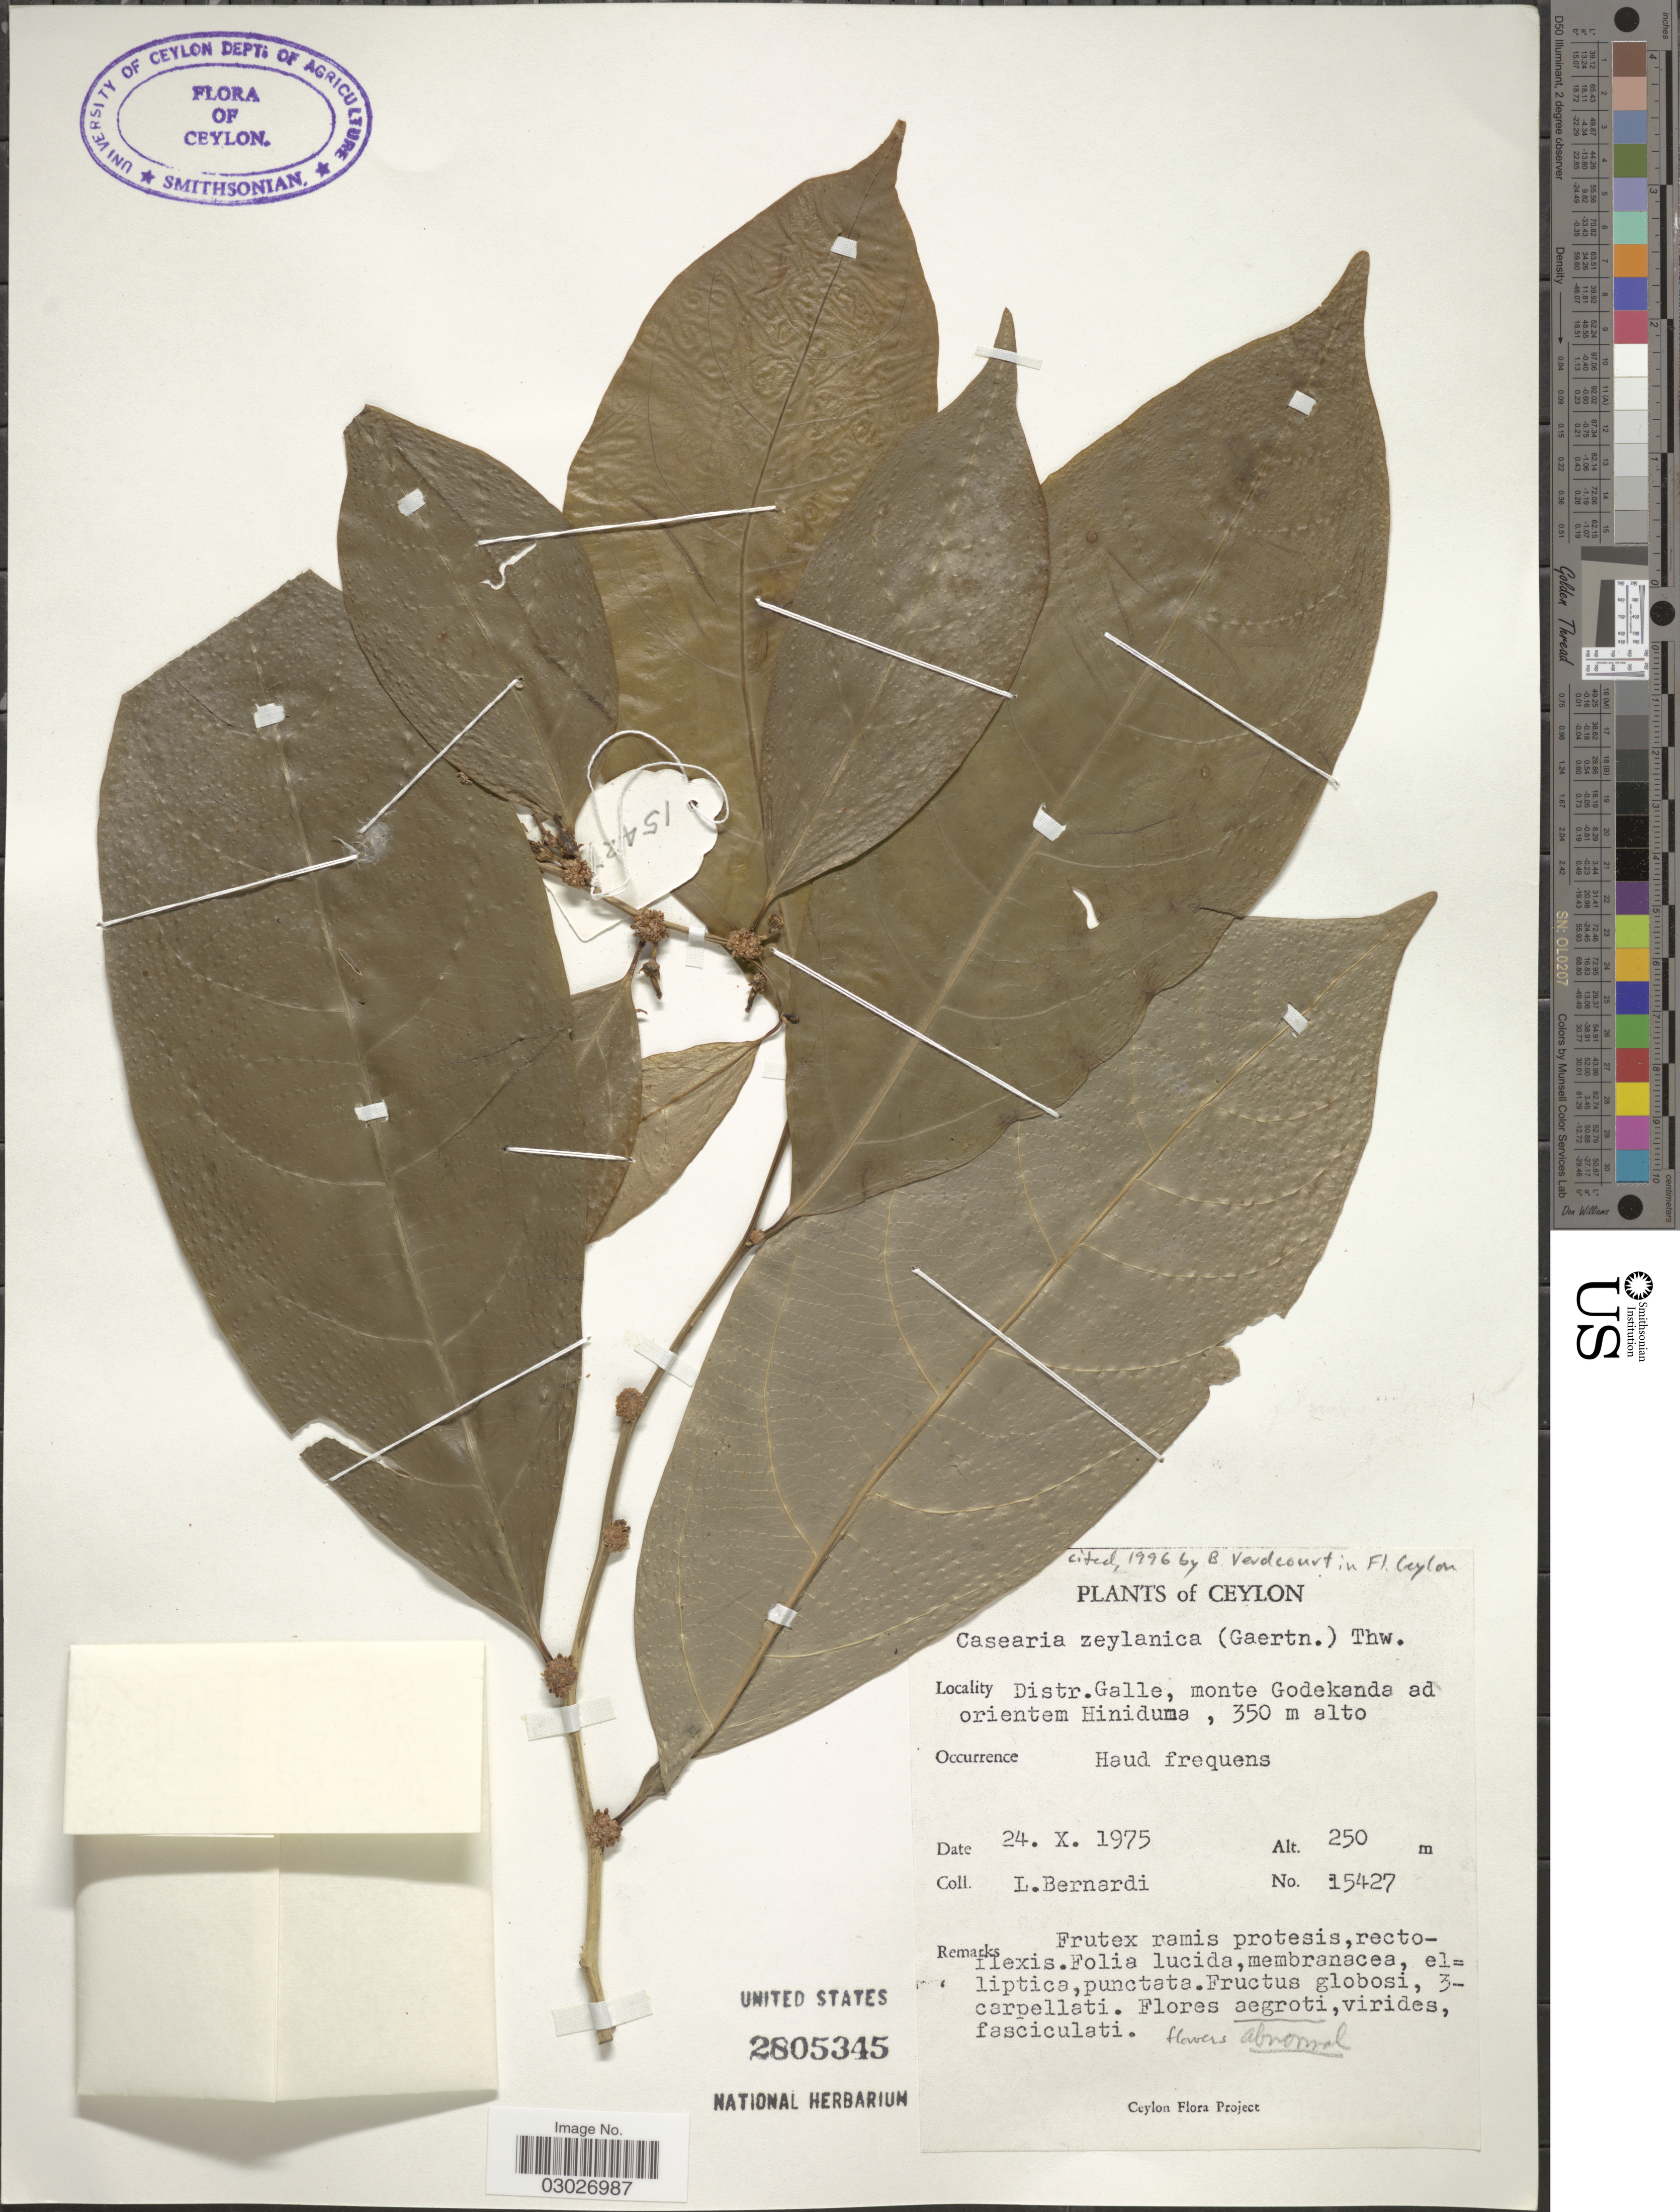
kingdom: Plantae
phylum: Tracheophyta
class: Magnoliopsida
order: Malpighiales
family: Salicaceae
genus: Casearia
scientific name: Casearia zeylanica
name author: Thwaites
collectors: L. Bernardi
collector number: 15427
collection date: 1975-10-24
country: Sri Lanka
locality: Ceylon. Distr. Galle, monte Godekanda ad orientem Hiniduma.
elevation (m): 250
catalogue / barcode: US 2805345